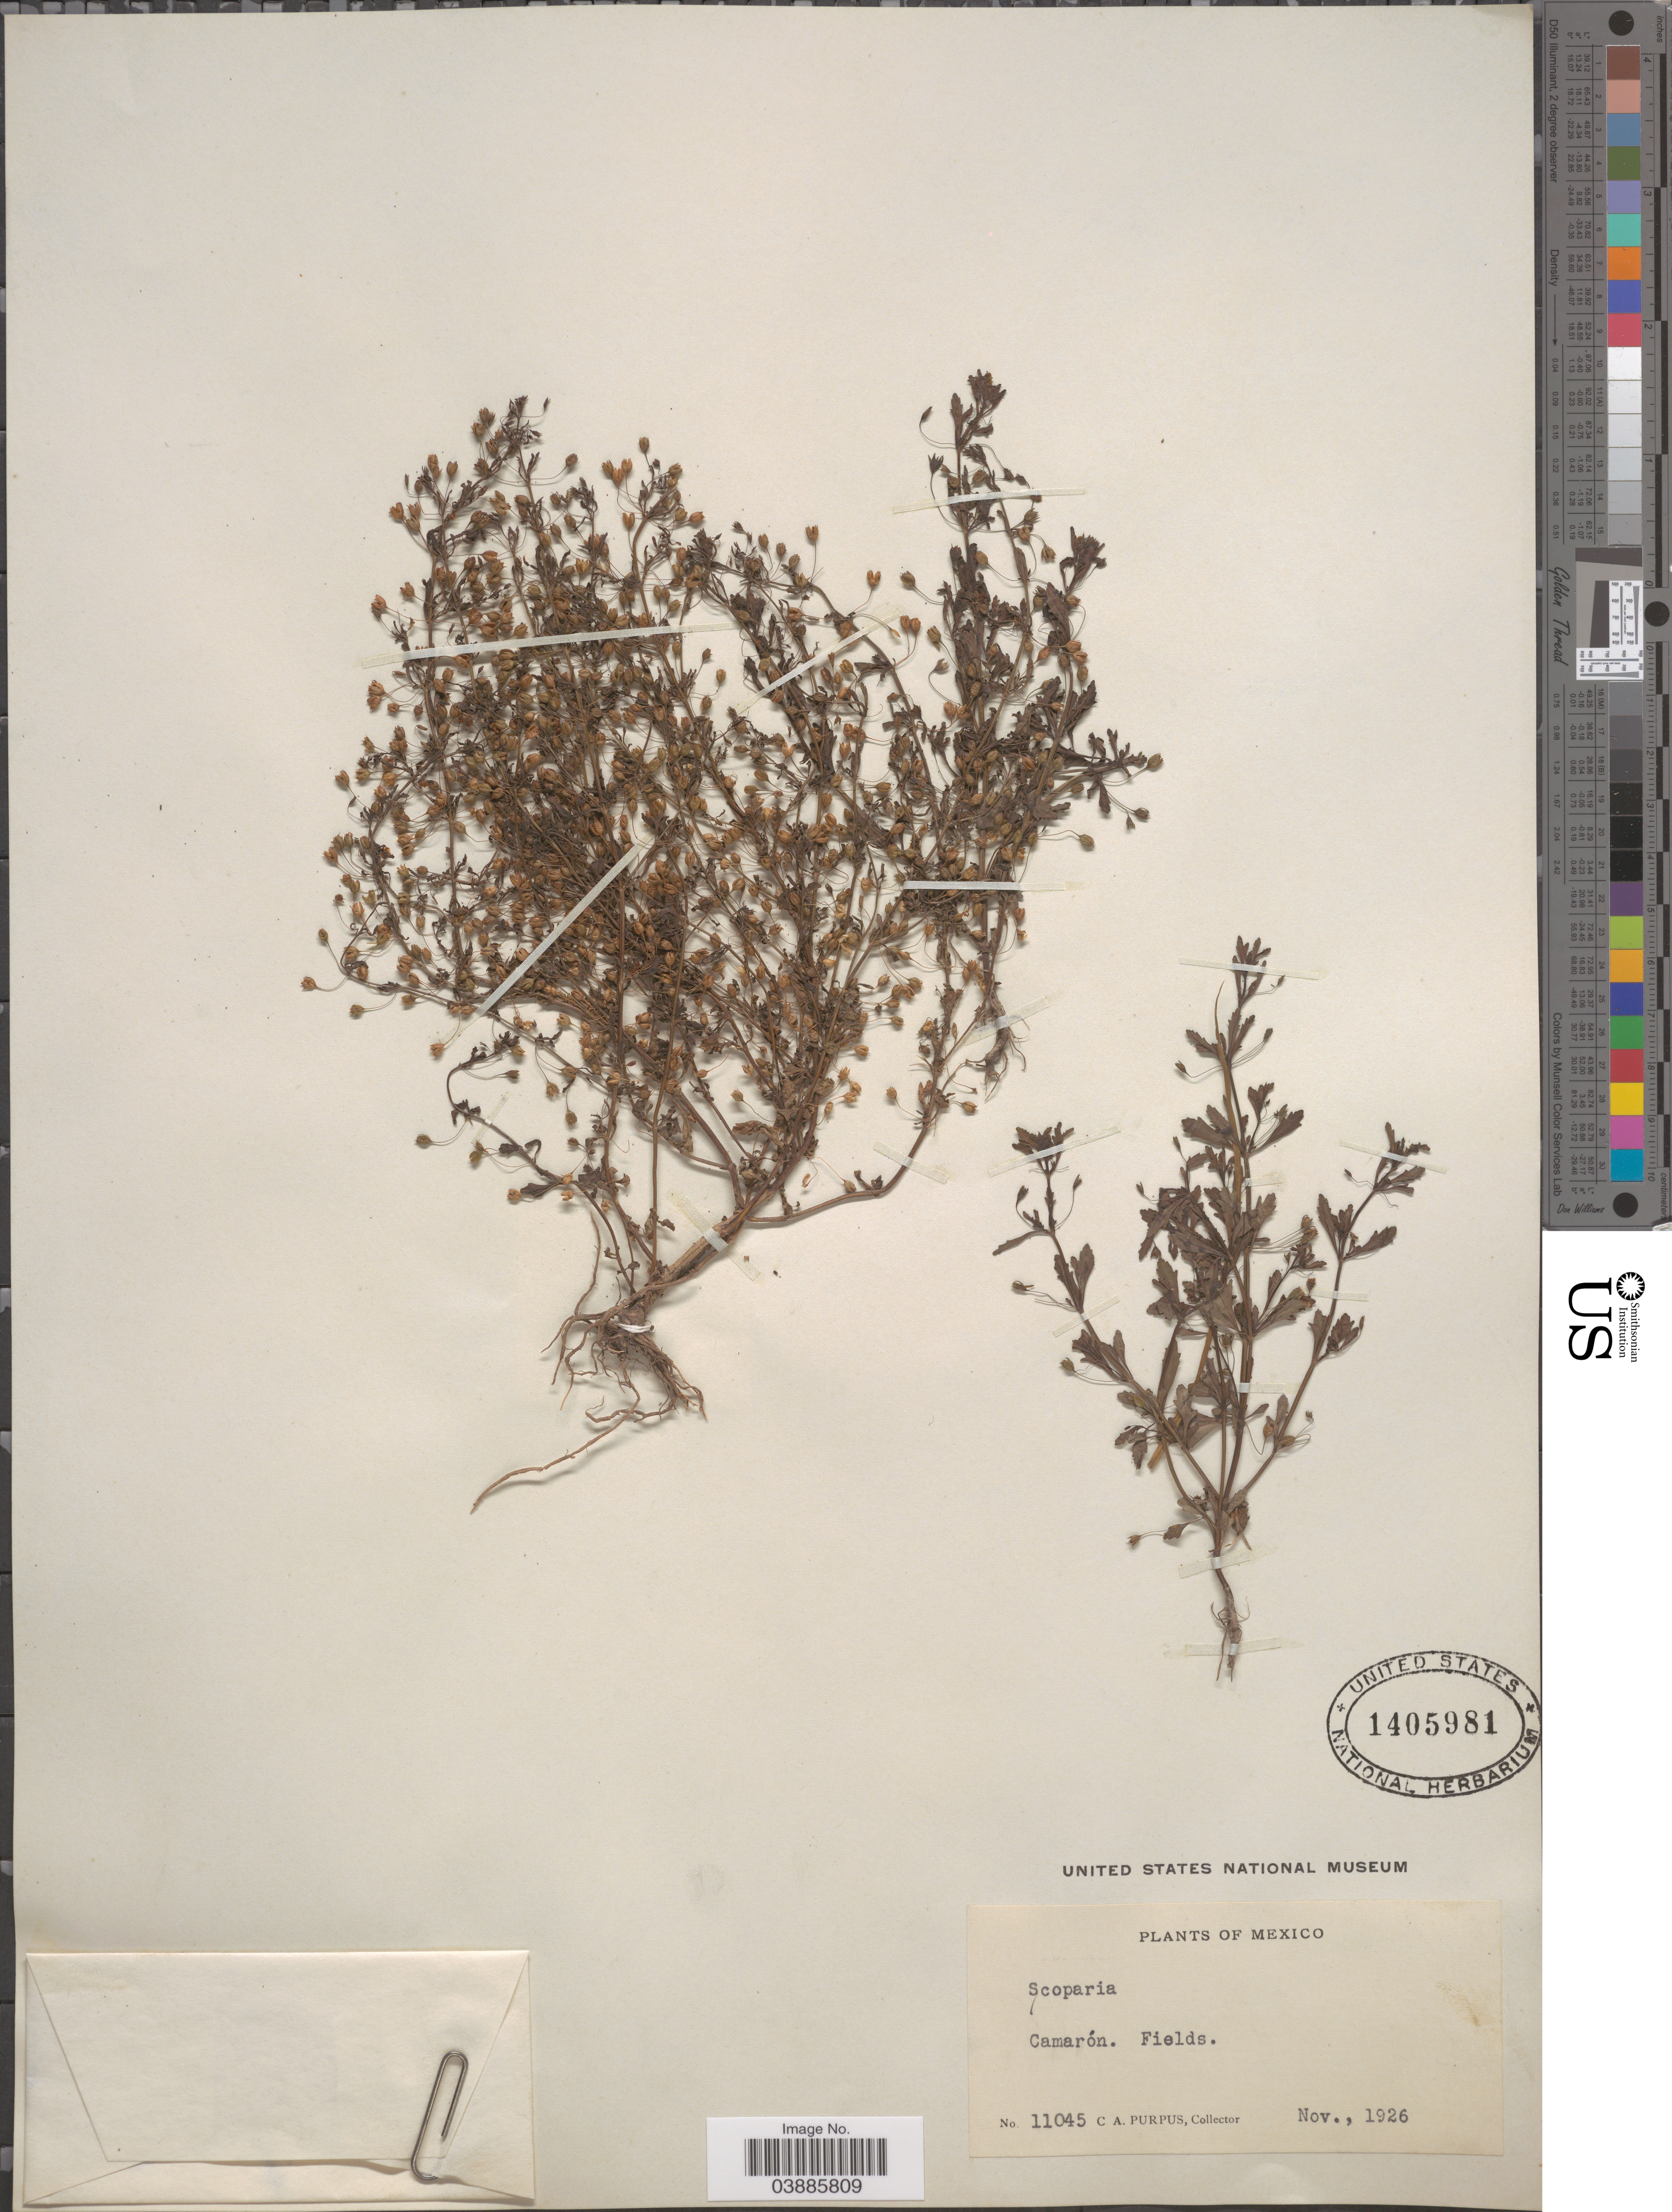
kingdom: Plantae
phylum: Tracheophyta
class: Magnoliopsida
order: Lamiales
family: Plantaginaceae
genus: Scoparia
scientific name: Scoparia dulcis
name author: L.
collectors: C. A. Purpus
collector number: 11045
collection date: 1926-11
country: Mexico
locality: Camarón. Fields.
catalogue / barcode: US 1405981